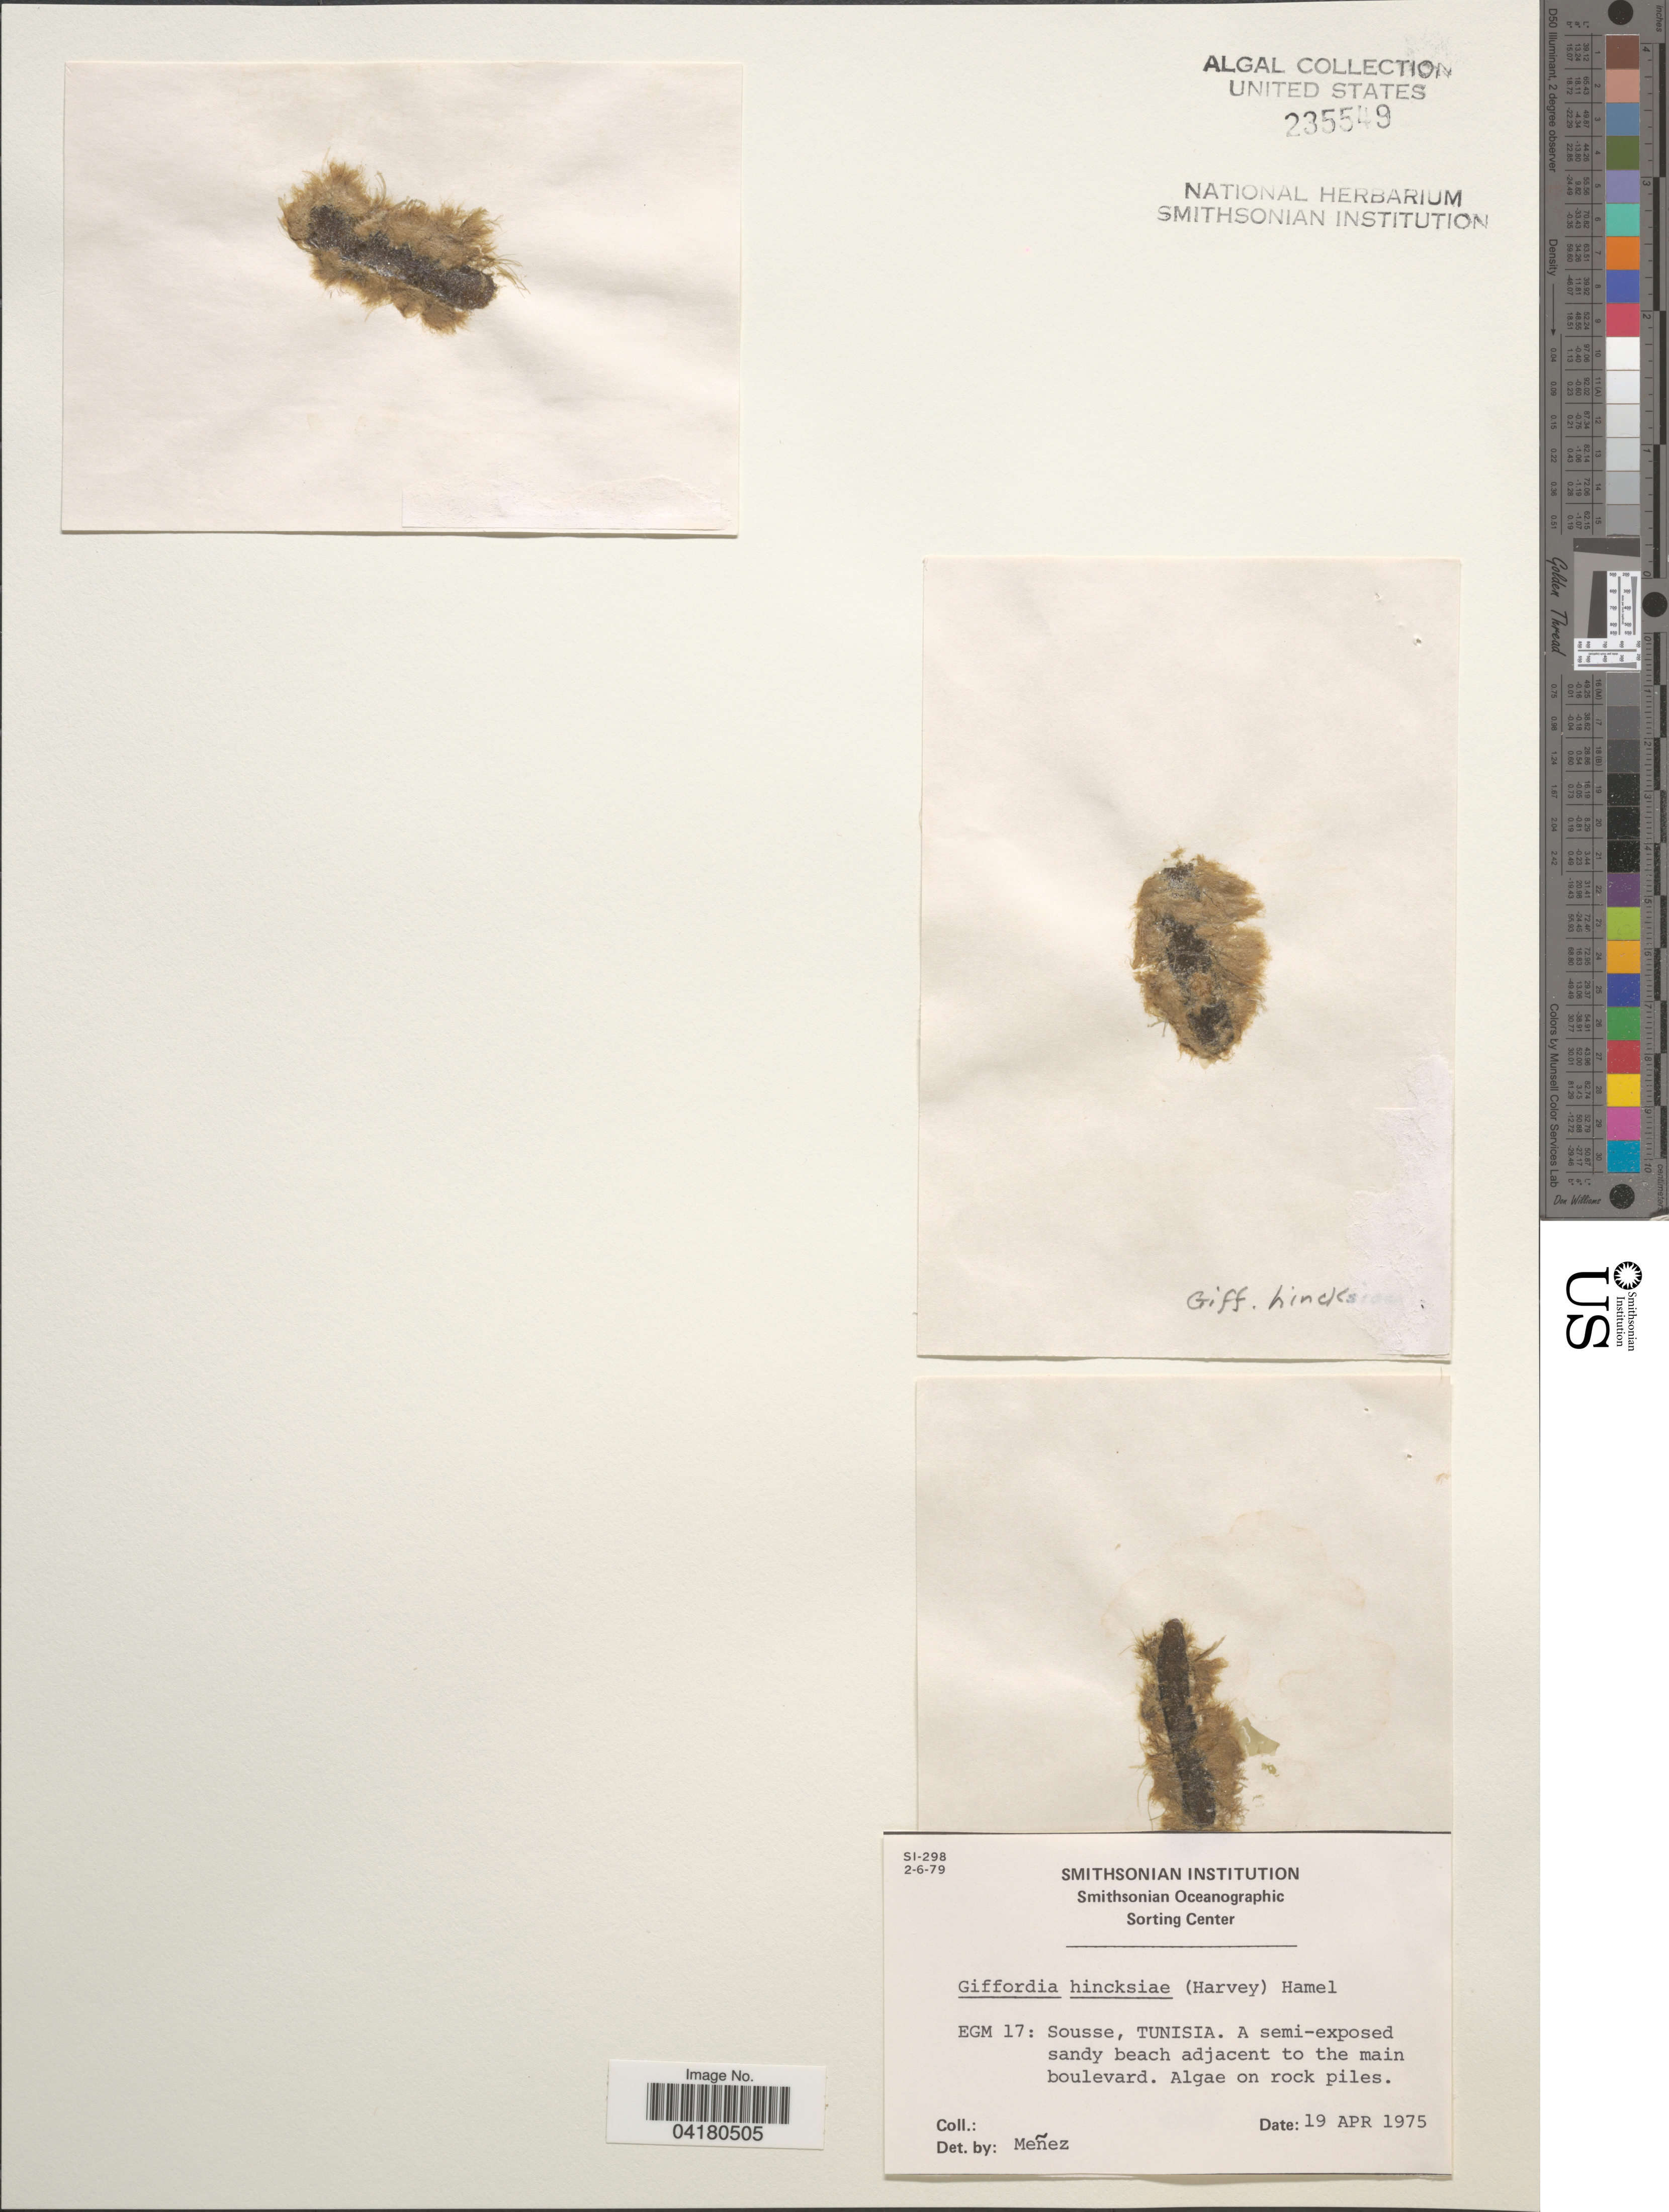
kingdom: Chromista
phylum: Ochrophyta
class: Phaeophyceae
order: Ectocarpales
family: Acinetosporaceae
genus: Hincksia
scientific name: Hincksia hincksiae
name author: (Harvey) P.C. Silva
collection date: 1975-04-19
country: Tunisia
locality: EGM 17: Sousse, Tunisia. A semi-exposed sandy beach adjacent to the main boulevard.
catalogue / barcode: US 235549